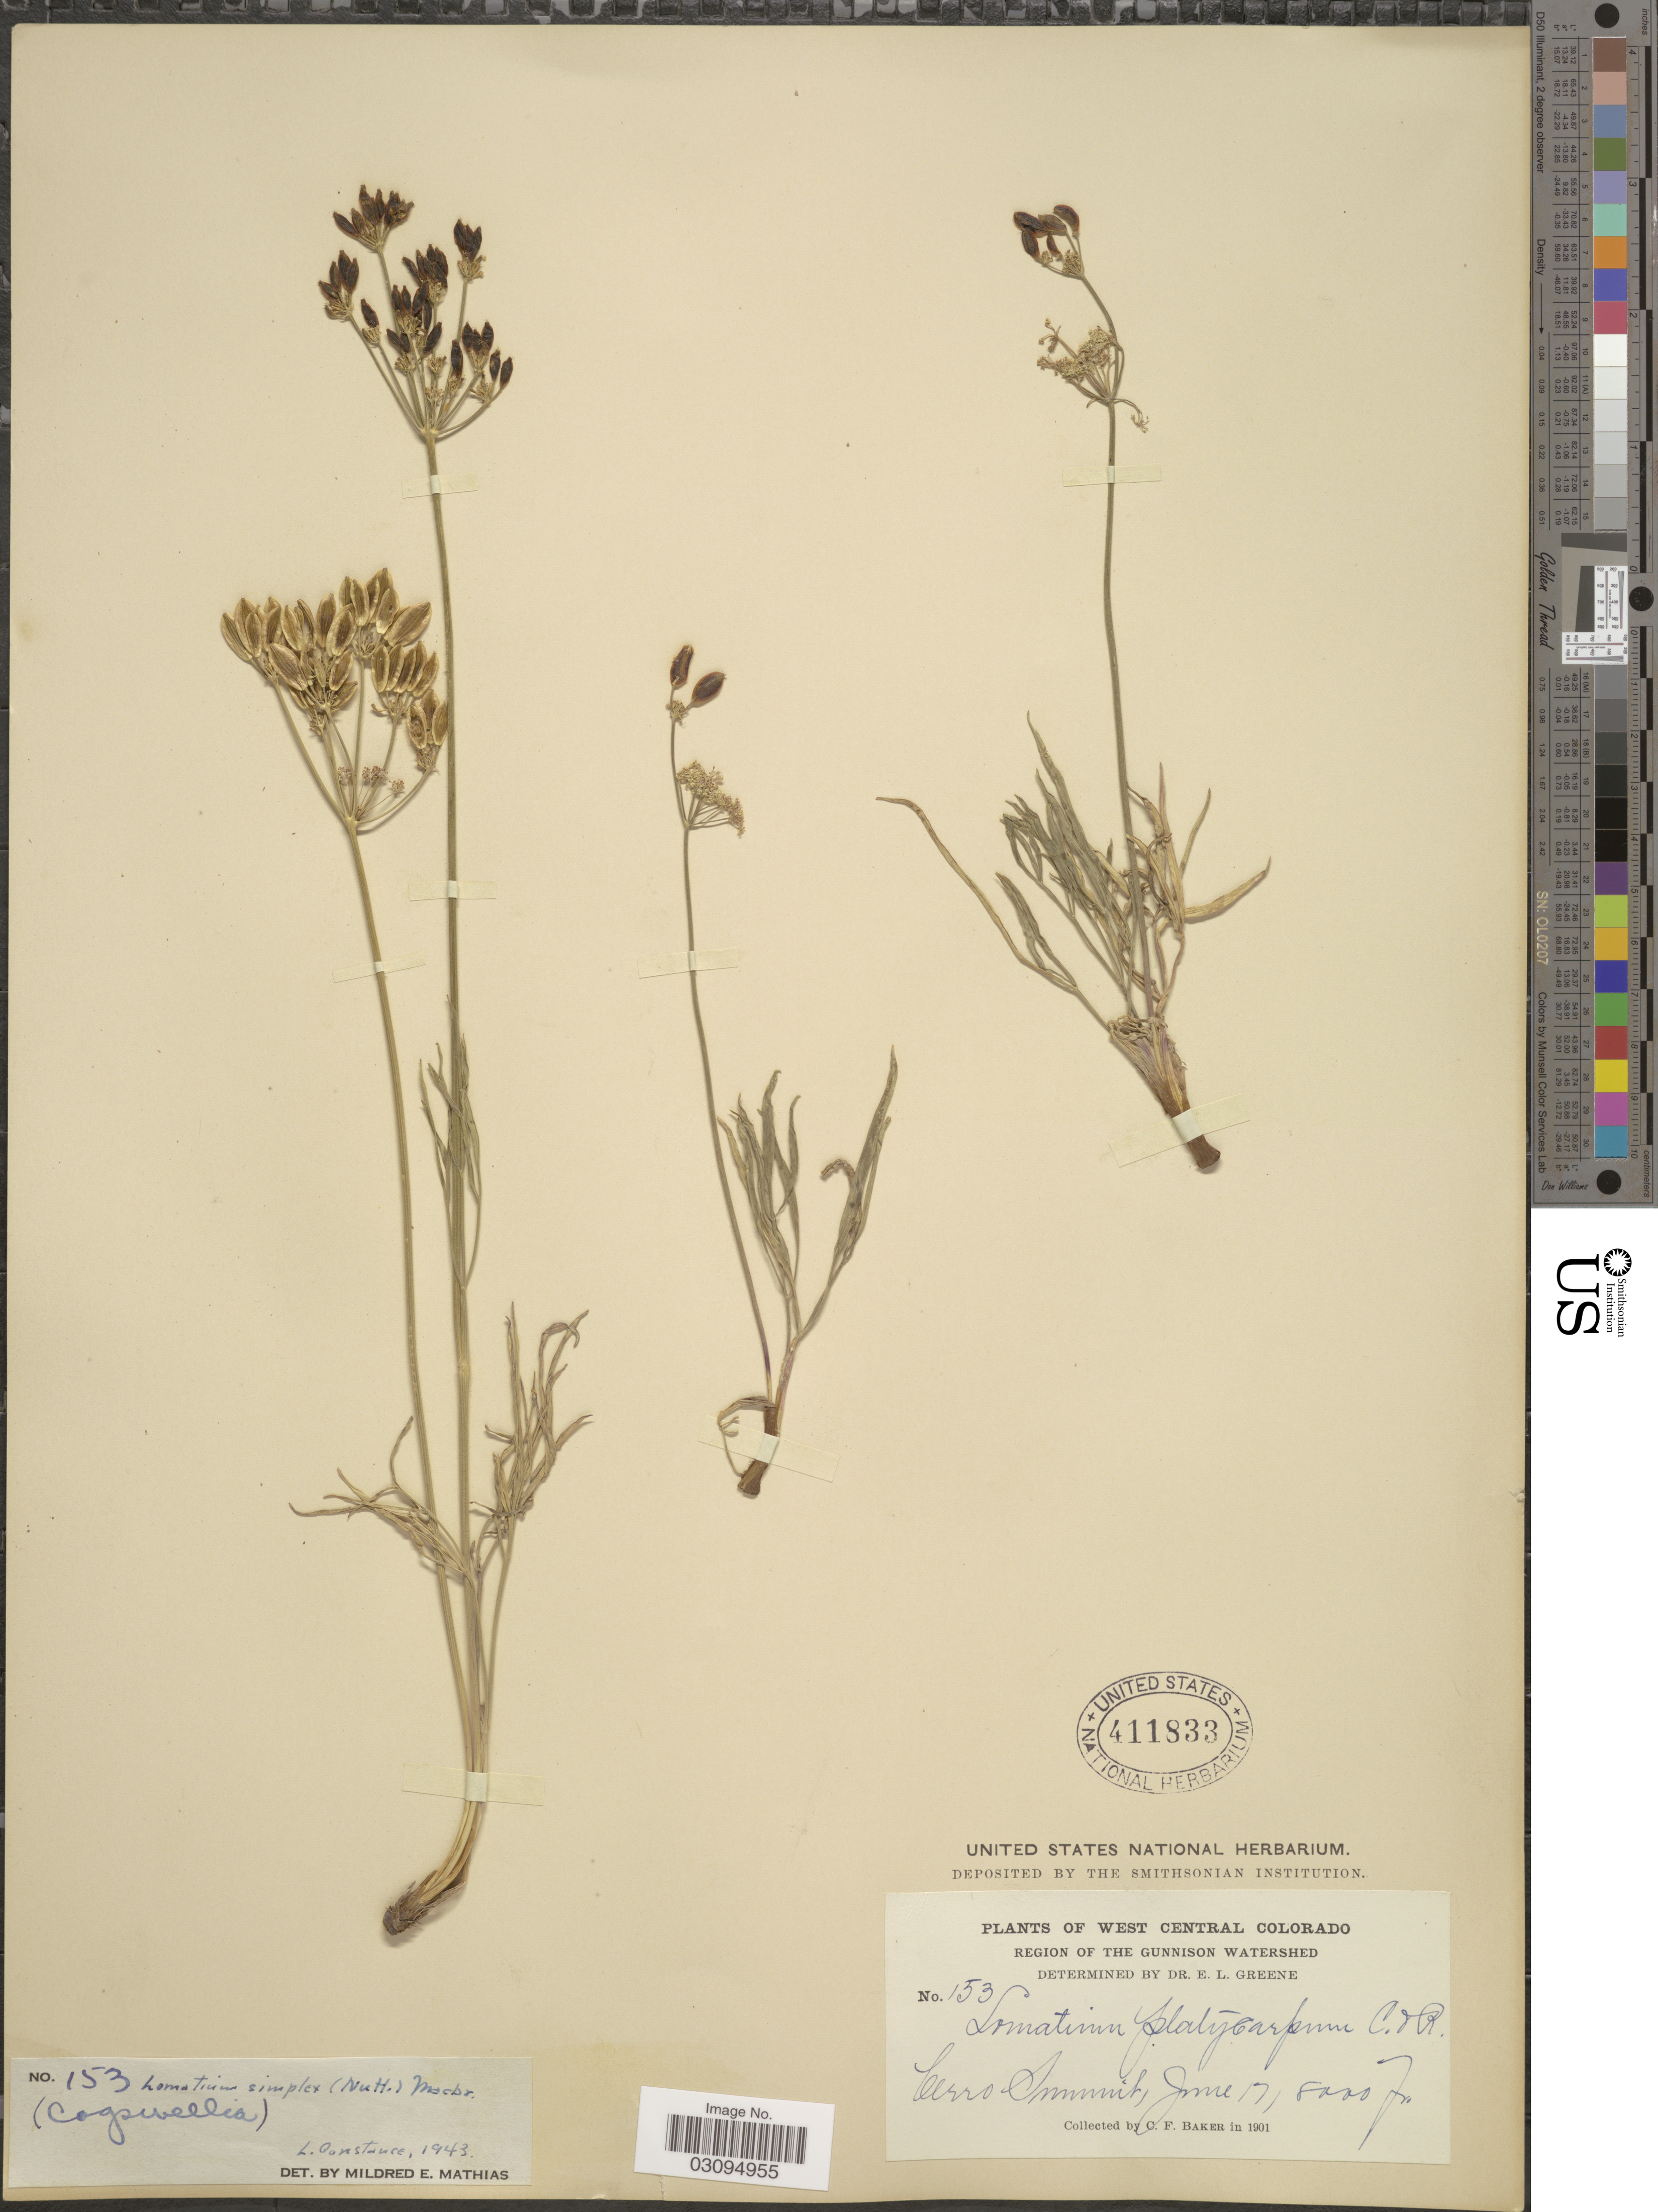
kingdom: Plantae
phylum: Tracheophyta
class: Magnoliopsida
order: Apiales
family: Apiaceae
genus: Lomatium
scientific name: Lomatium platycarpum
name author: (Torr.) J.M. Coult. & Rose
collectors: C. F. Baker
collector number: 153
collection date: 1901-06-17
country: United States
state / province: Colorado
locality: West Central Colorado, Region of the Gunnison Watershed, Cerro Summit.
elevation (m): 2438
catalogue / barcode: US 411833